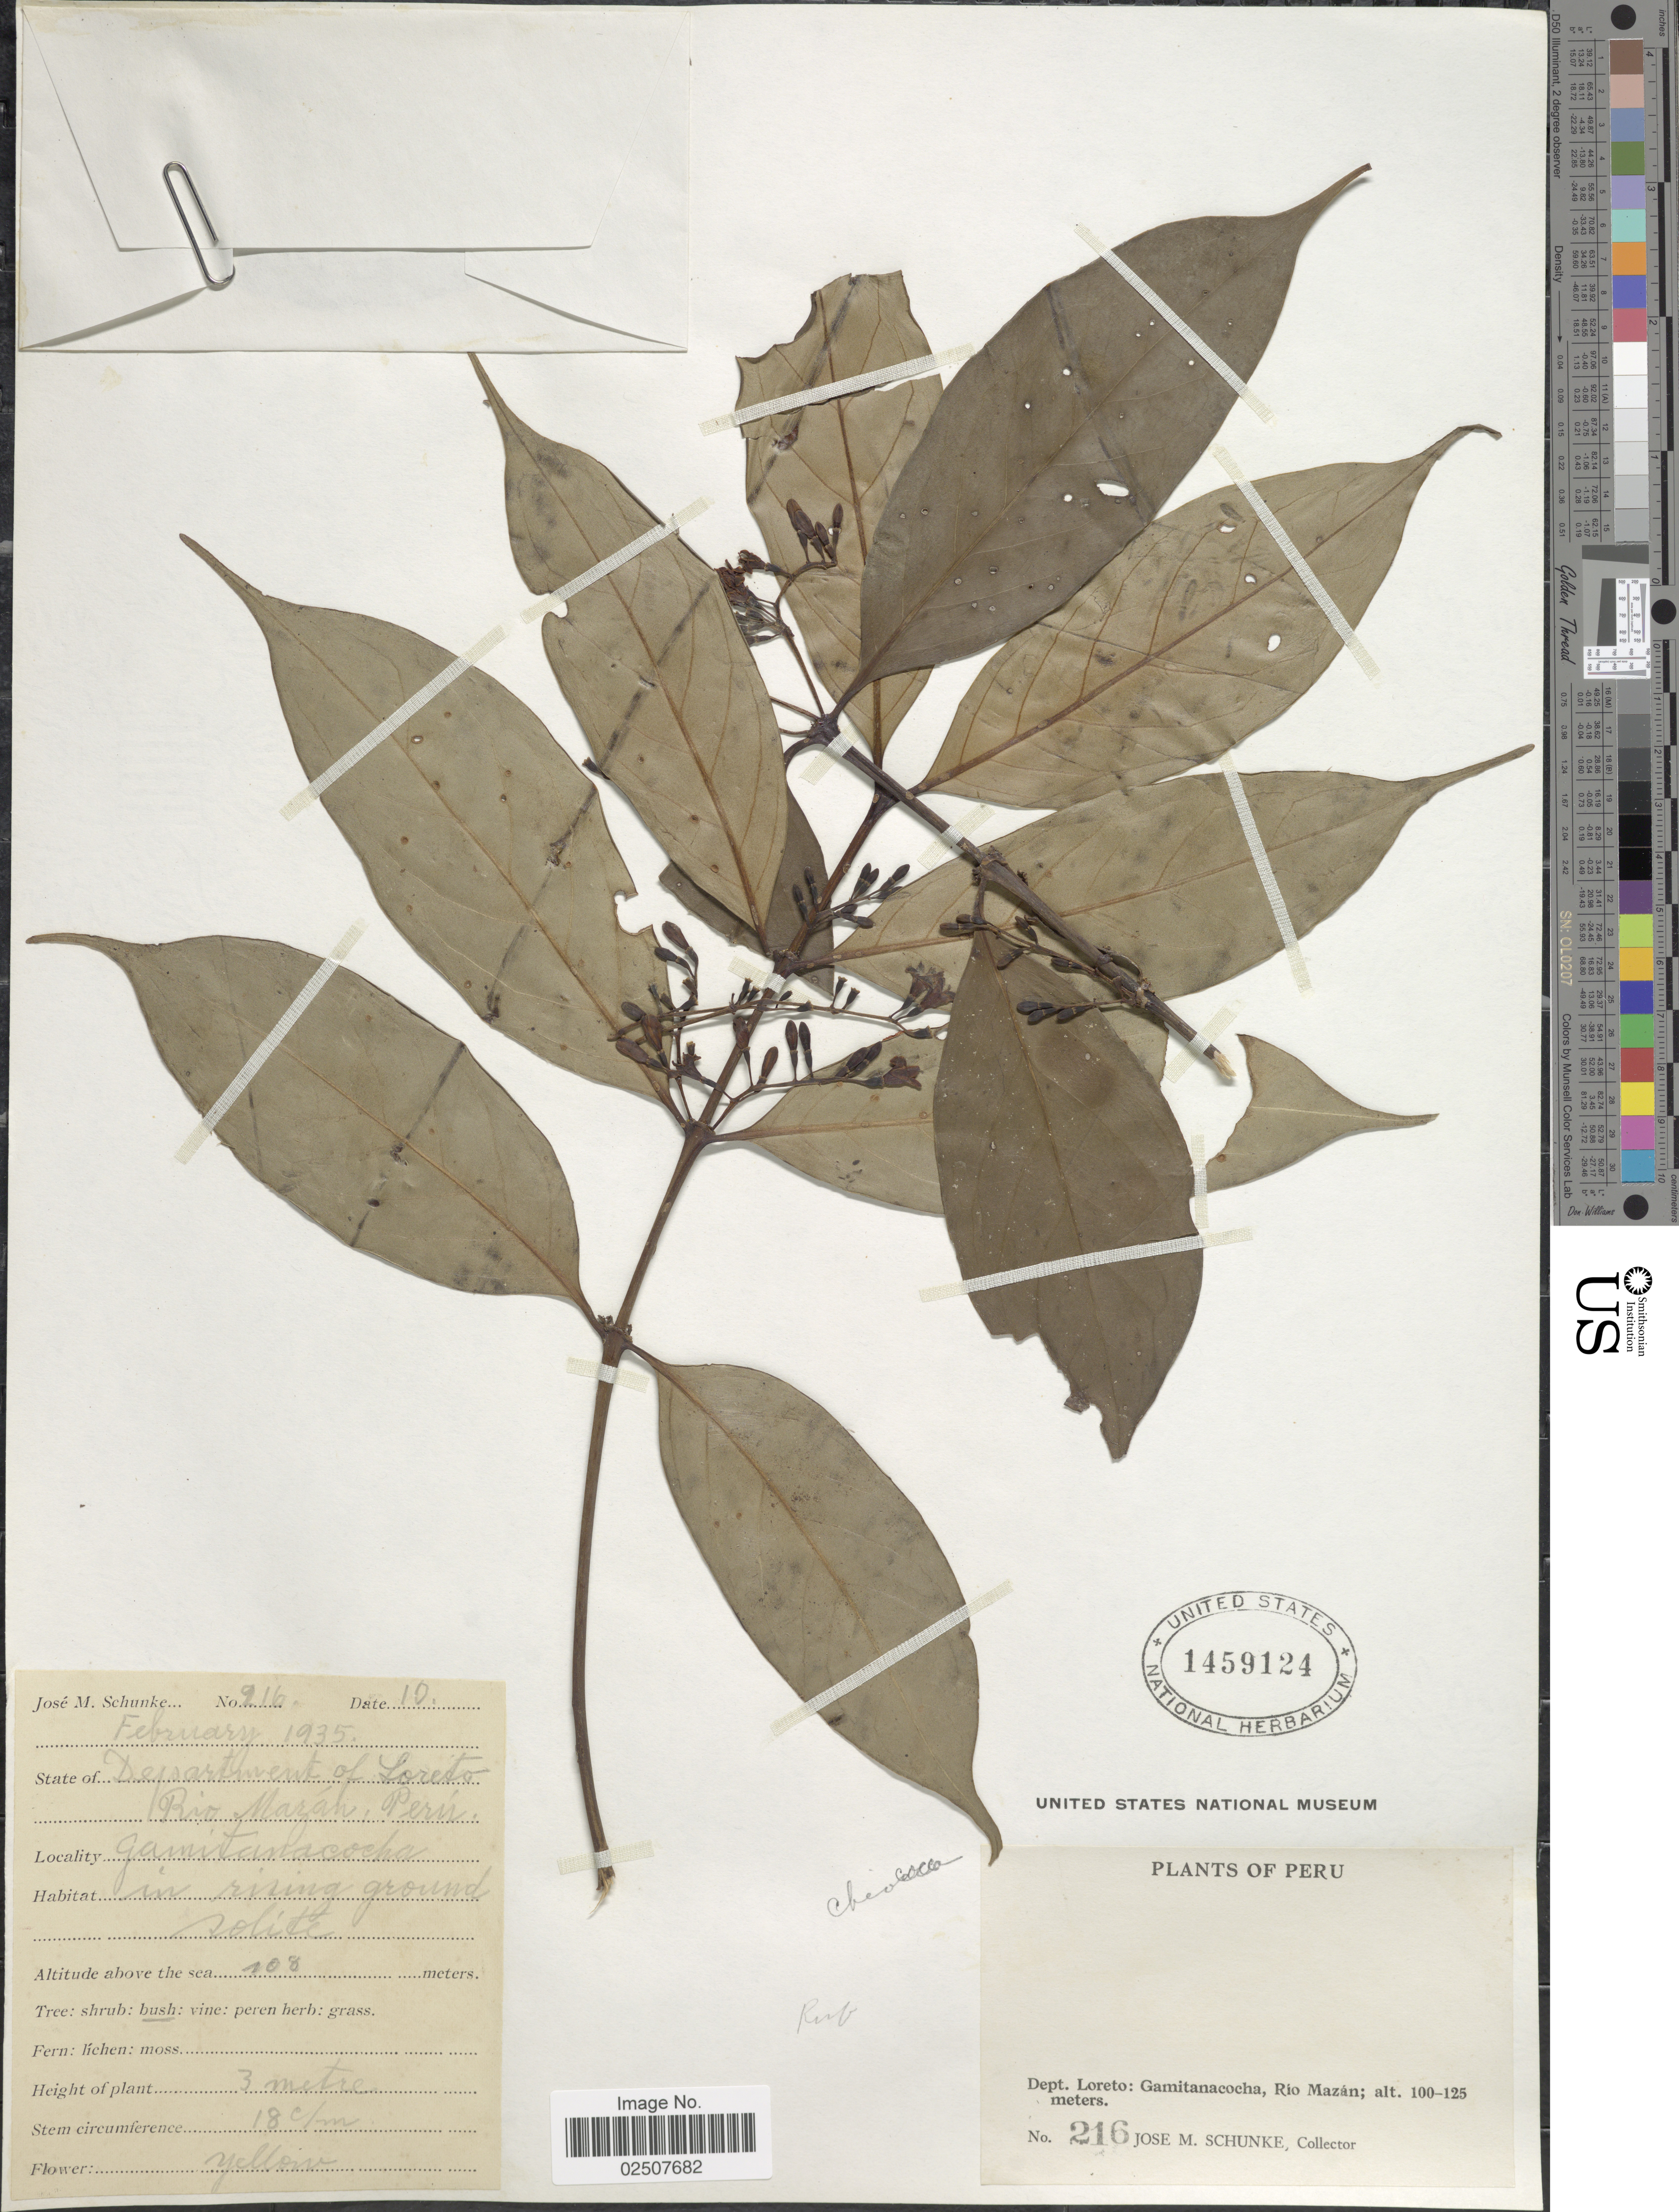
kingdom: Plantae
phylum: Tracheophyta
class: Magnoliopsida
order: Gentianales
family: Rubiaceae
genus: Chiococca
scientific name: Chiococca sp.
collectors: J. M. Schunke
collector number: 216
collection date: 1935-02-10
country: Peru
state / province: Loreto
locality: Dept. Loreto: Gamitanacocha, Río Mazán, in rising ground solite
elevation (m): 103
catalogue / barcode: US 1459124